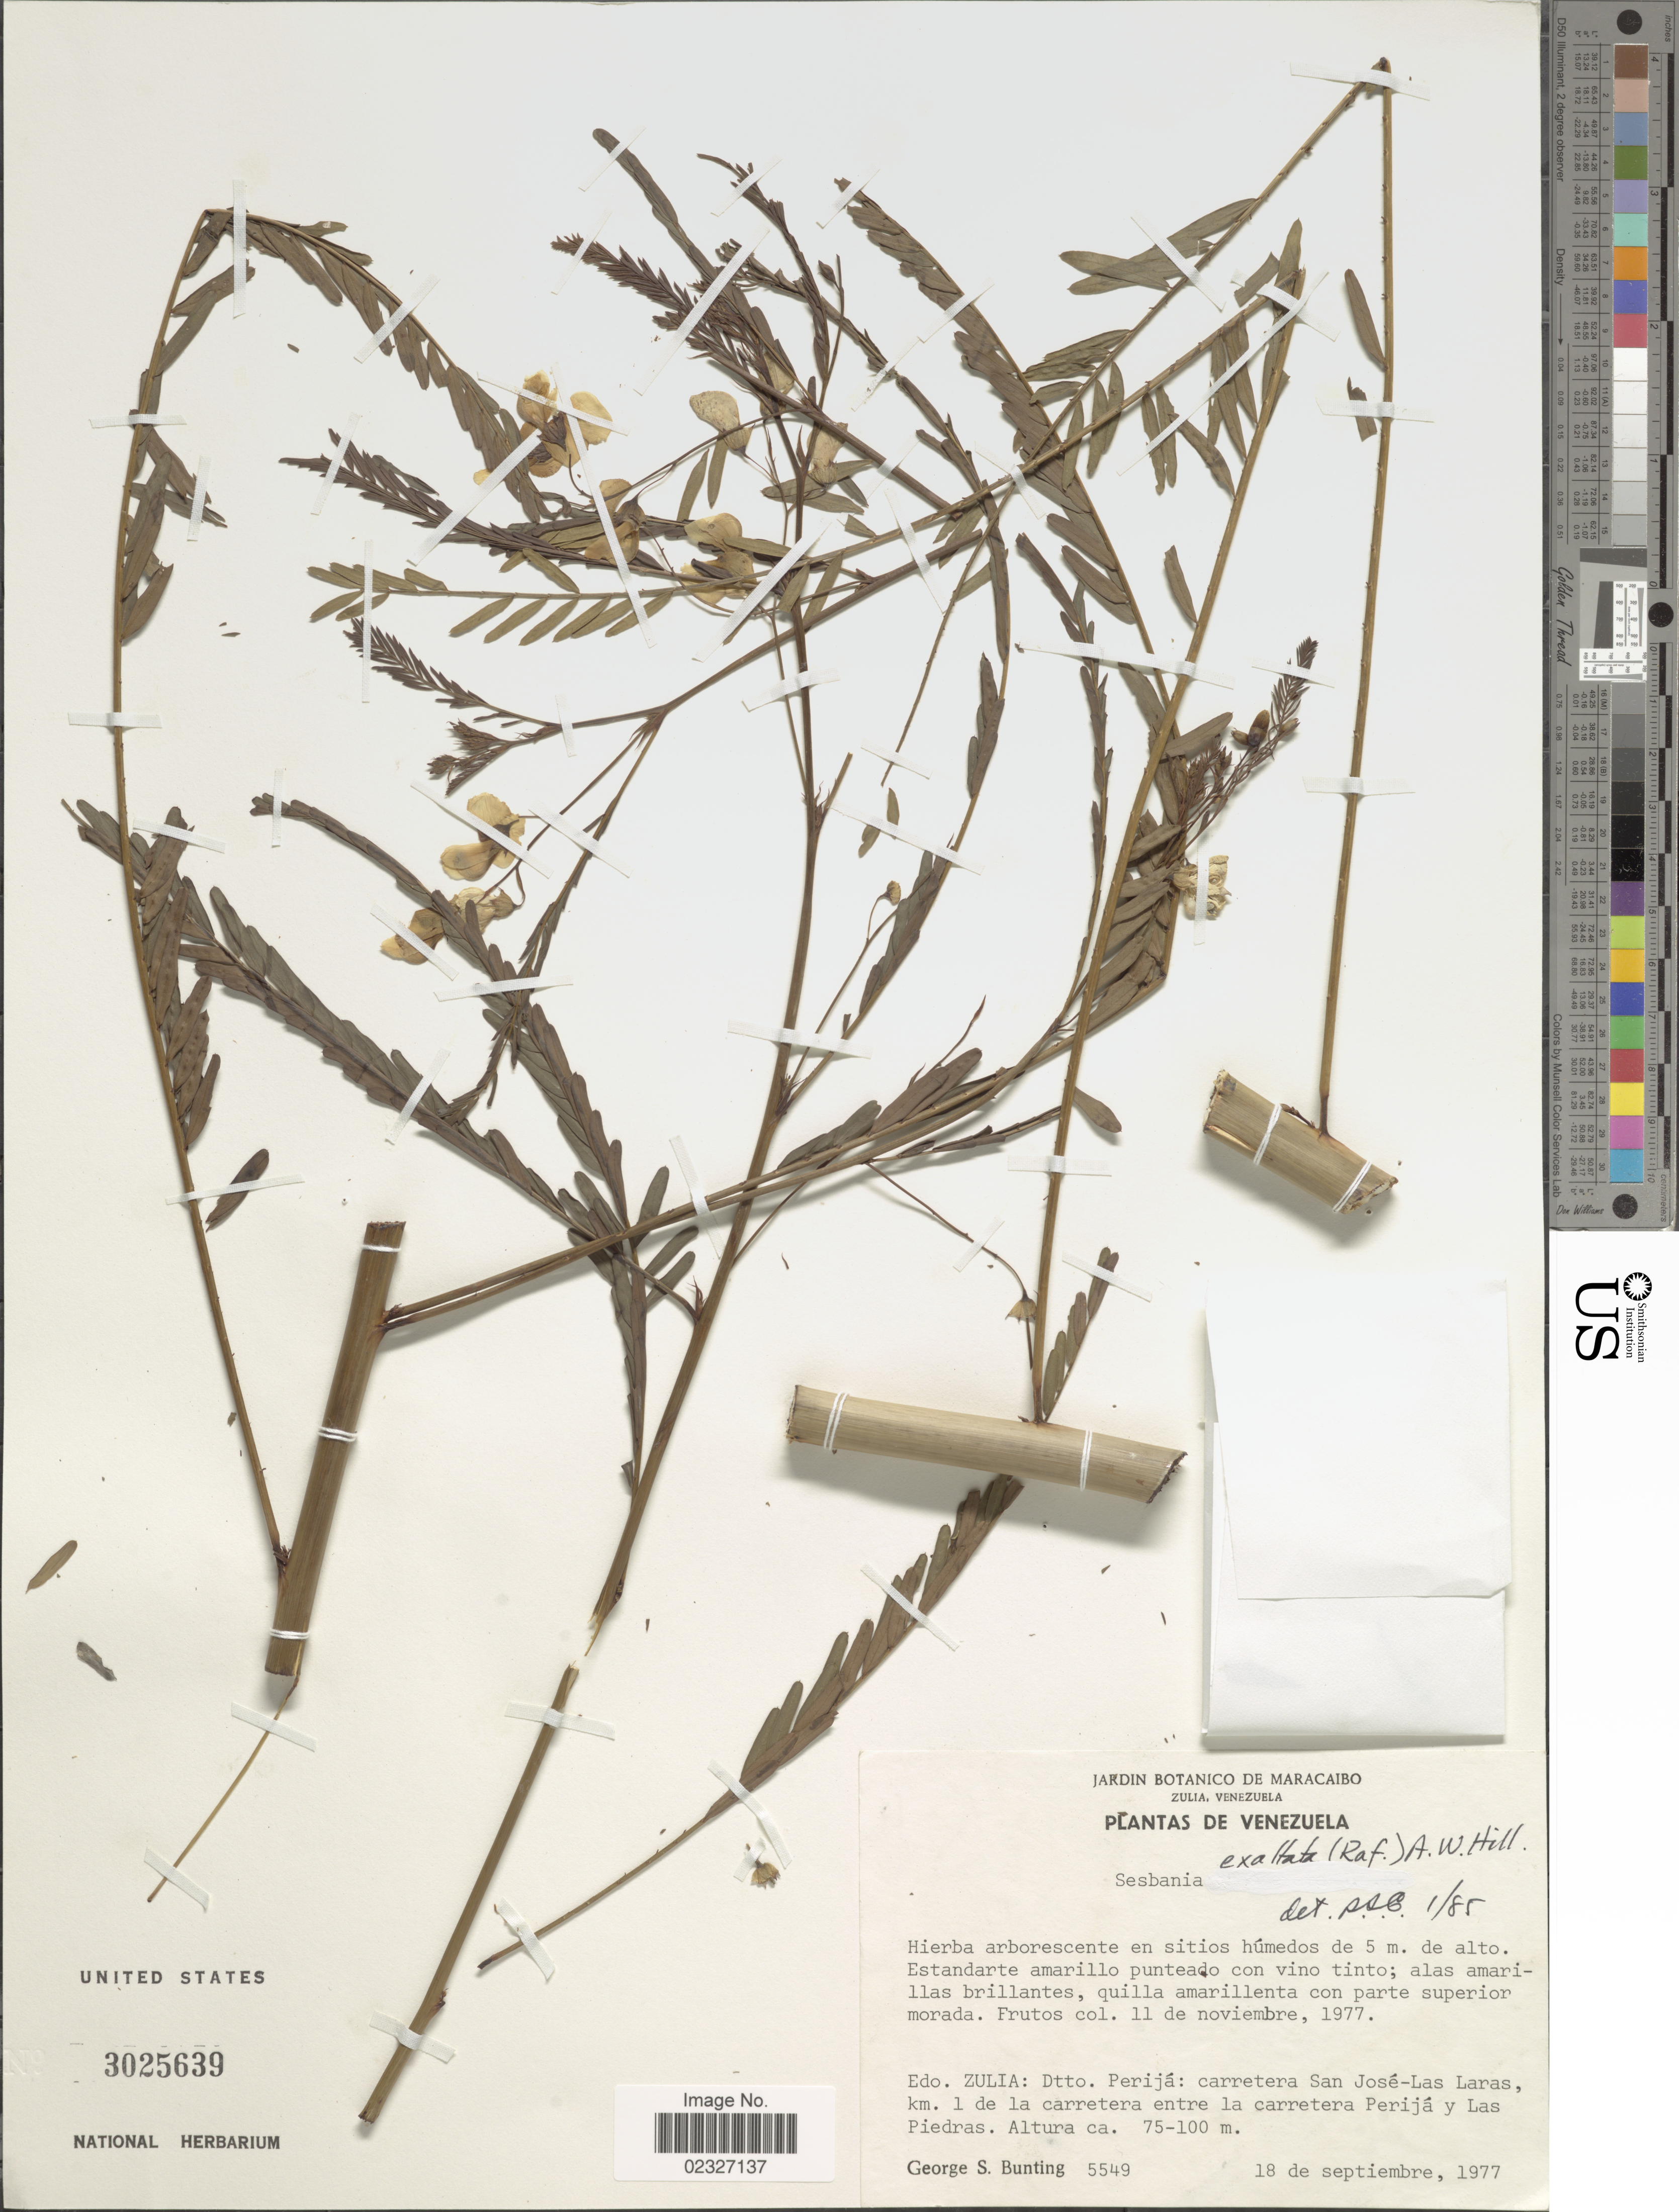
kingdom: Plantae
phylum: Tracheophyta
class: Magnoliopsida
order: Fabales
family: Fabaceae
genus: Sesbania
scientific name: Sesbania exaltata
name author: (Raf.) Cory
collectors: G. S. Bunting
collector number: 5549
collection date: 1977-09-18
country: Venezuela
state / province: Zulia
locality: Dtto Perijá: carretera San José-Las Laras, km 1 de la carretera entre la carretera Perijá y Las Piedras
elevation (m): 75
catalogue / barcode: US 3025639